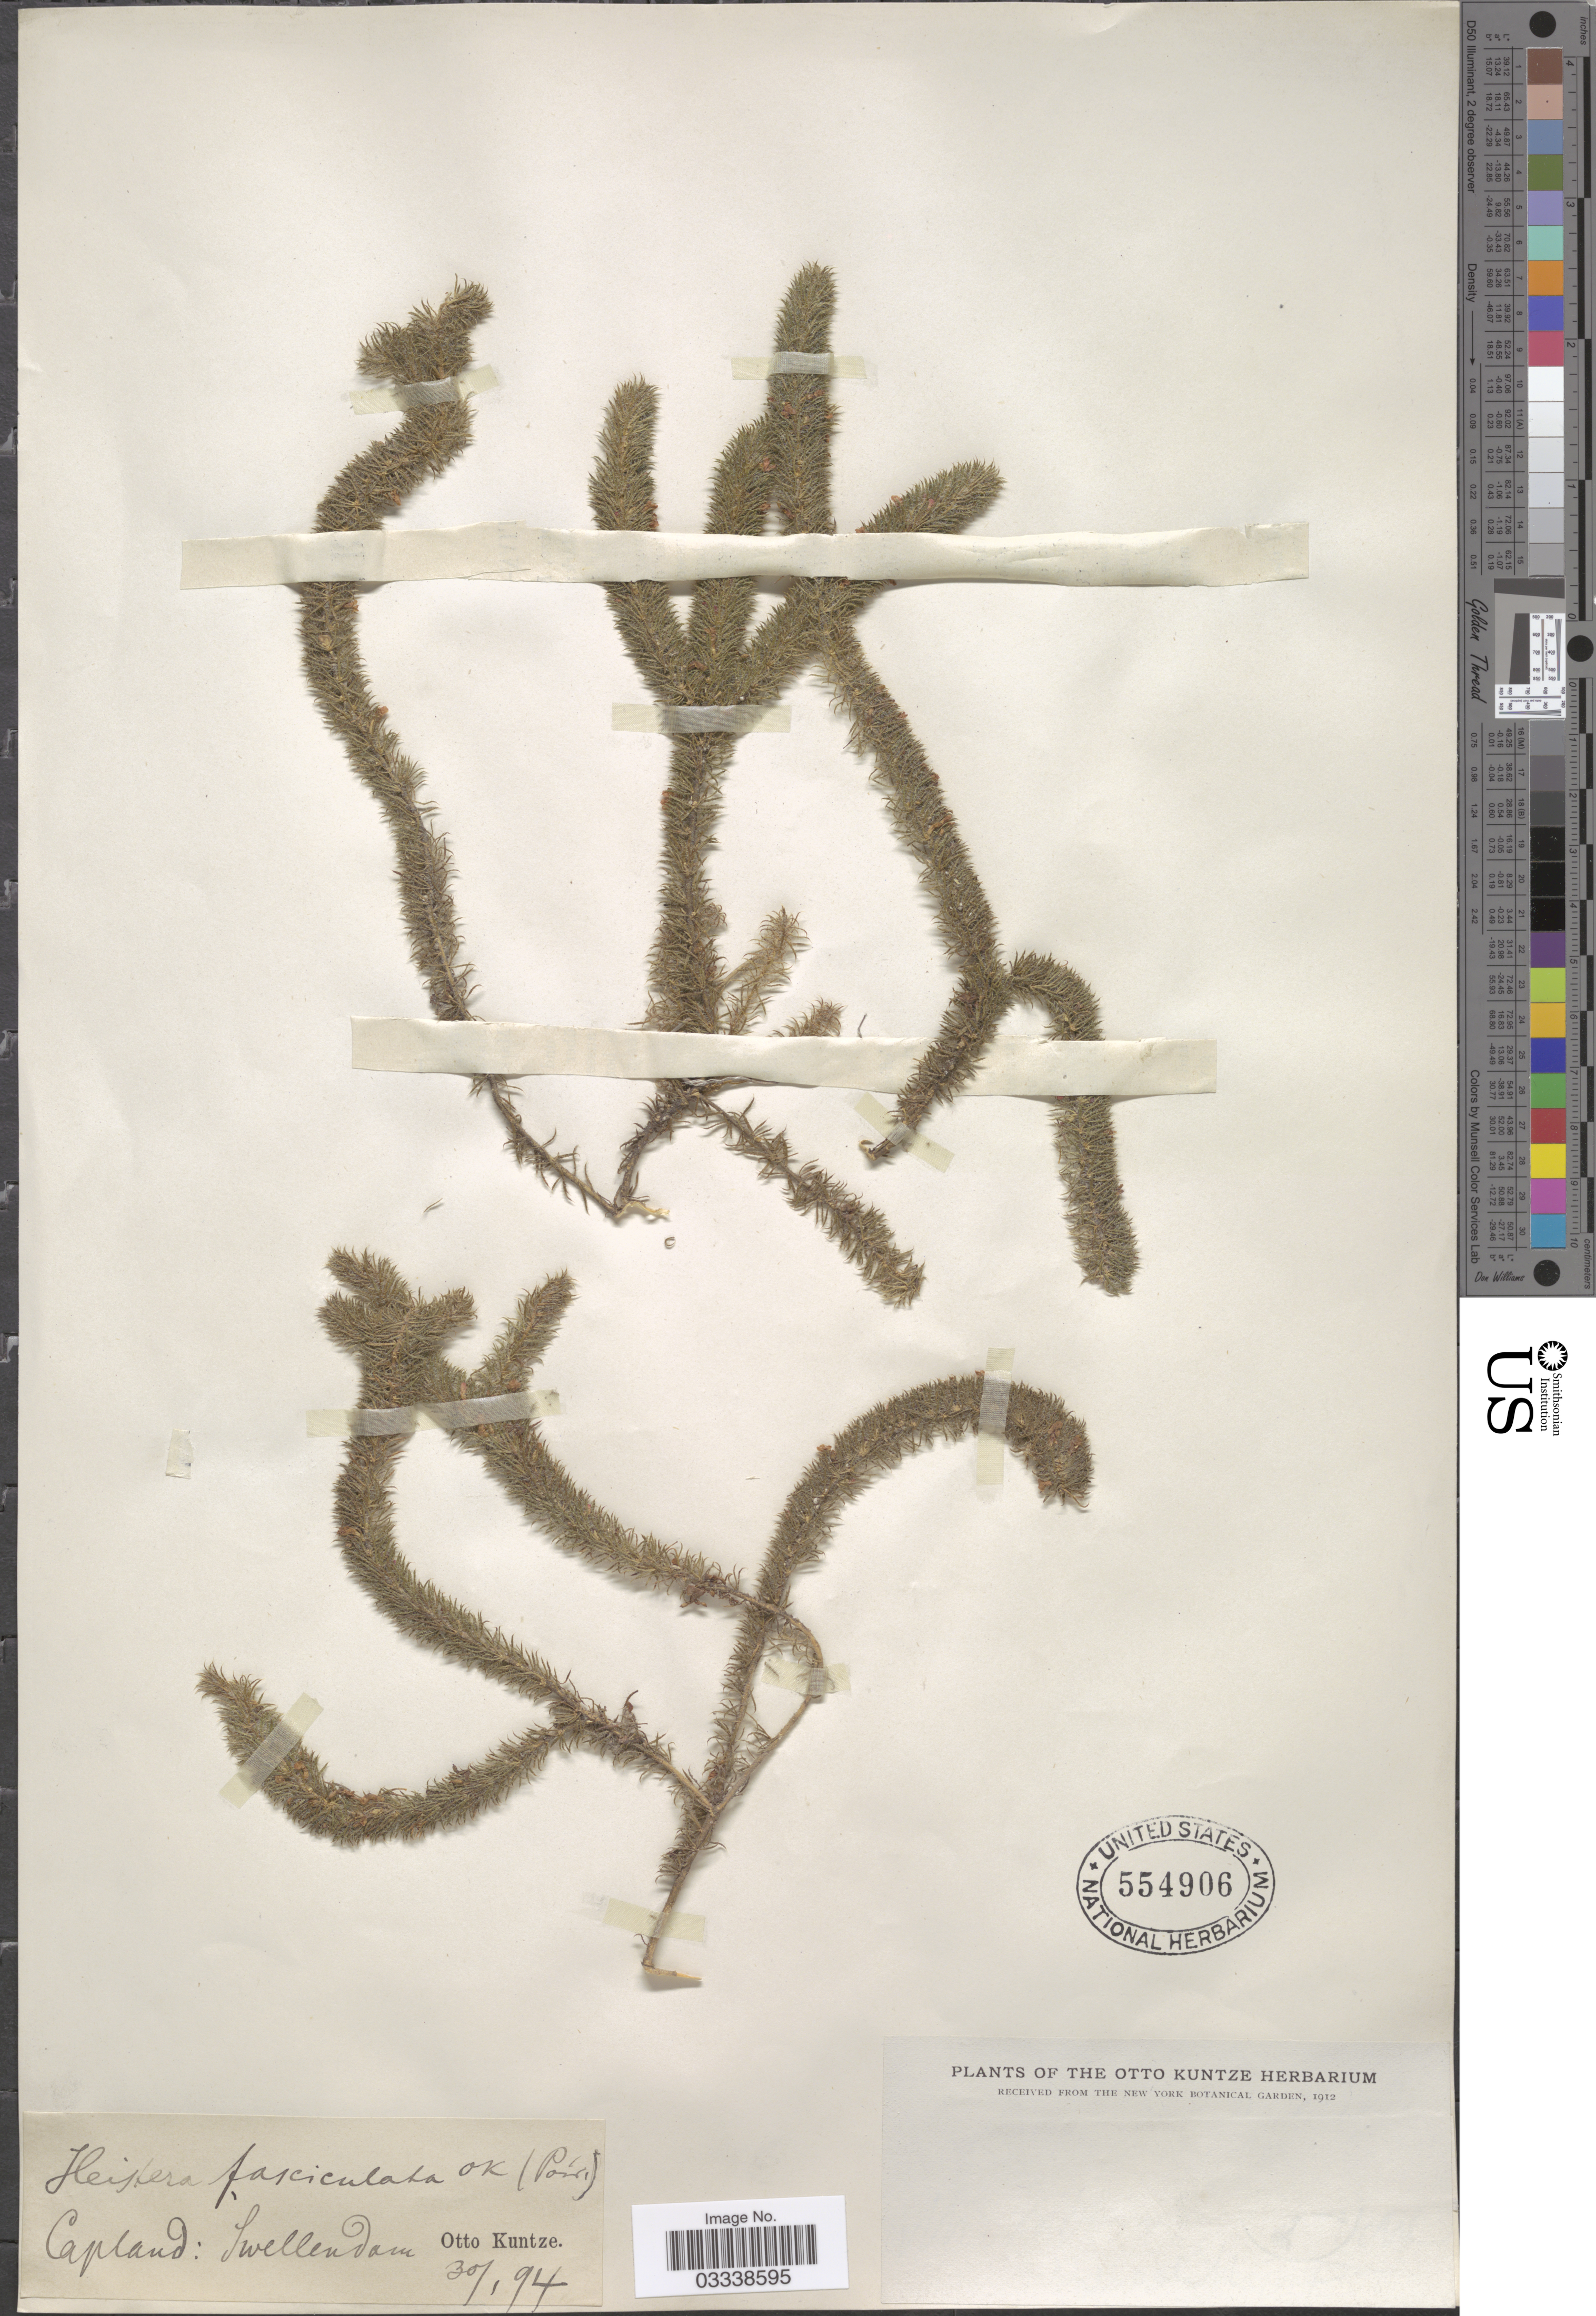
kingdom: Plantae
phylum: Tracheophyta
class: Magnoliopsida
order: Fabales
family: Polygalaceae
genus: Muraltia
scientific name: Muraltia fasciculata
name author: Eckl. & Zeyh.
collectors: C.E.O. Kuntze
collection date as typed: Transcribed d/m/y: 30/1/94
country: South Africa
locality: Capland: Swellendam.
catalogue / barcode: US 554906